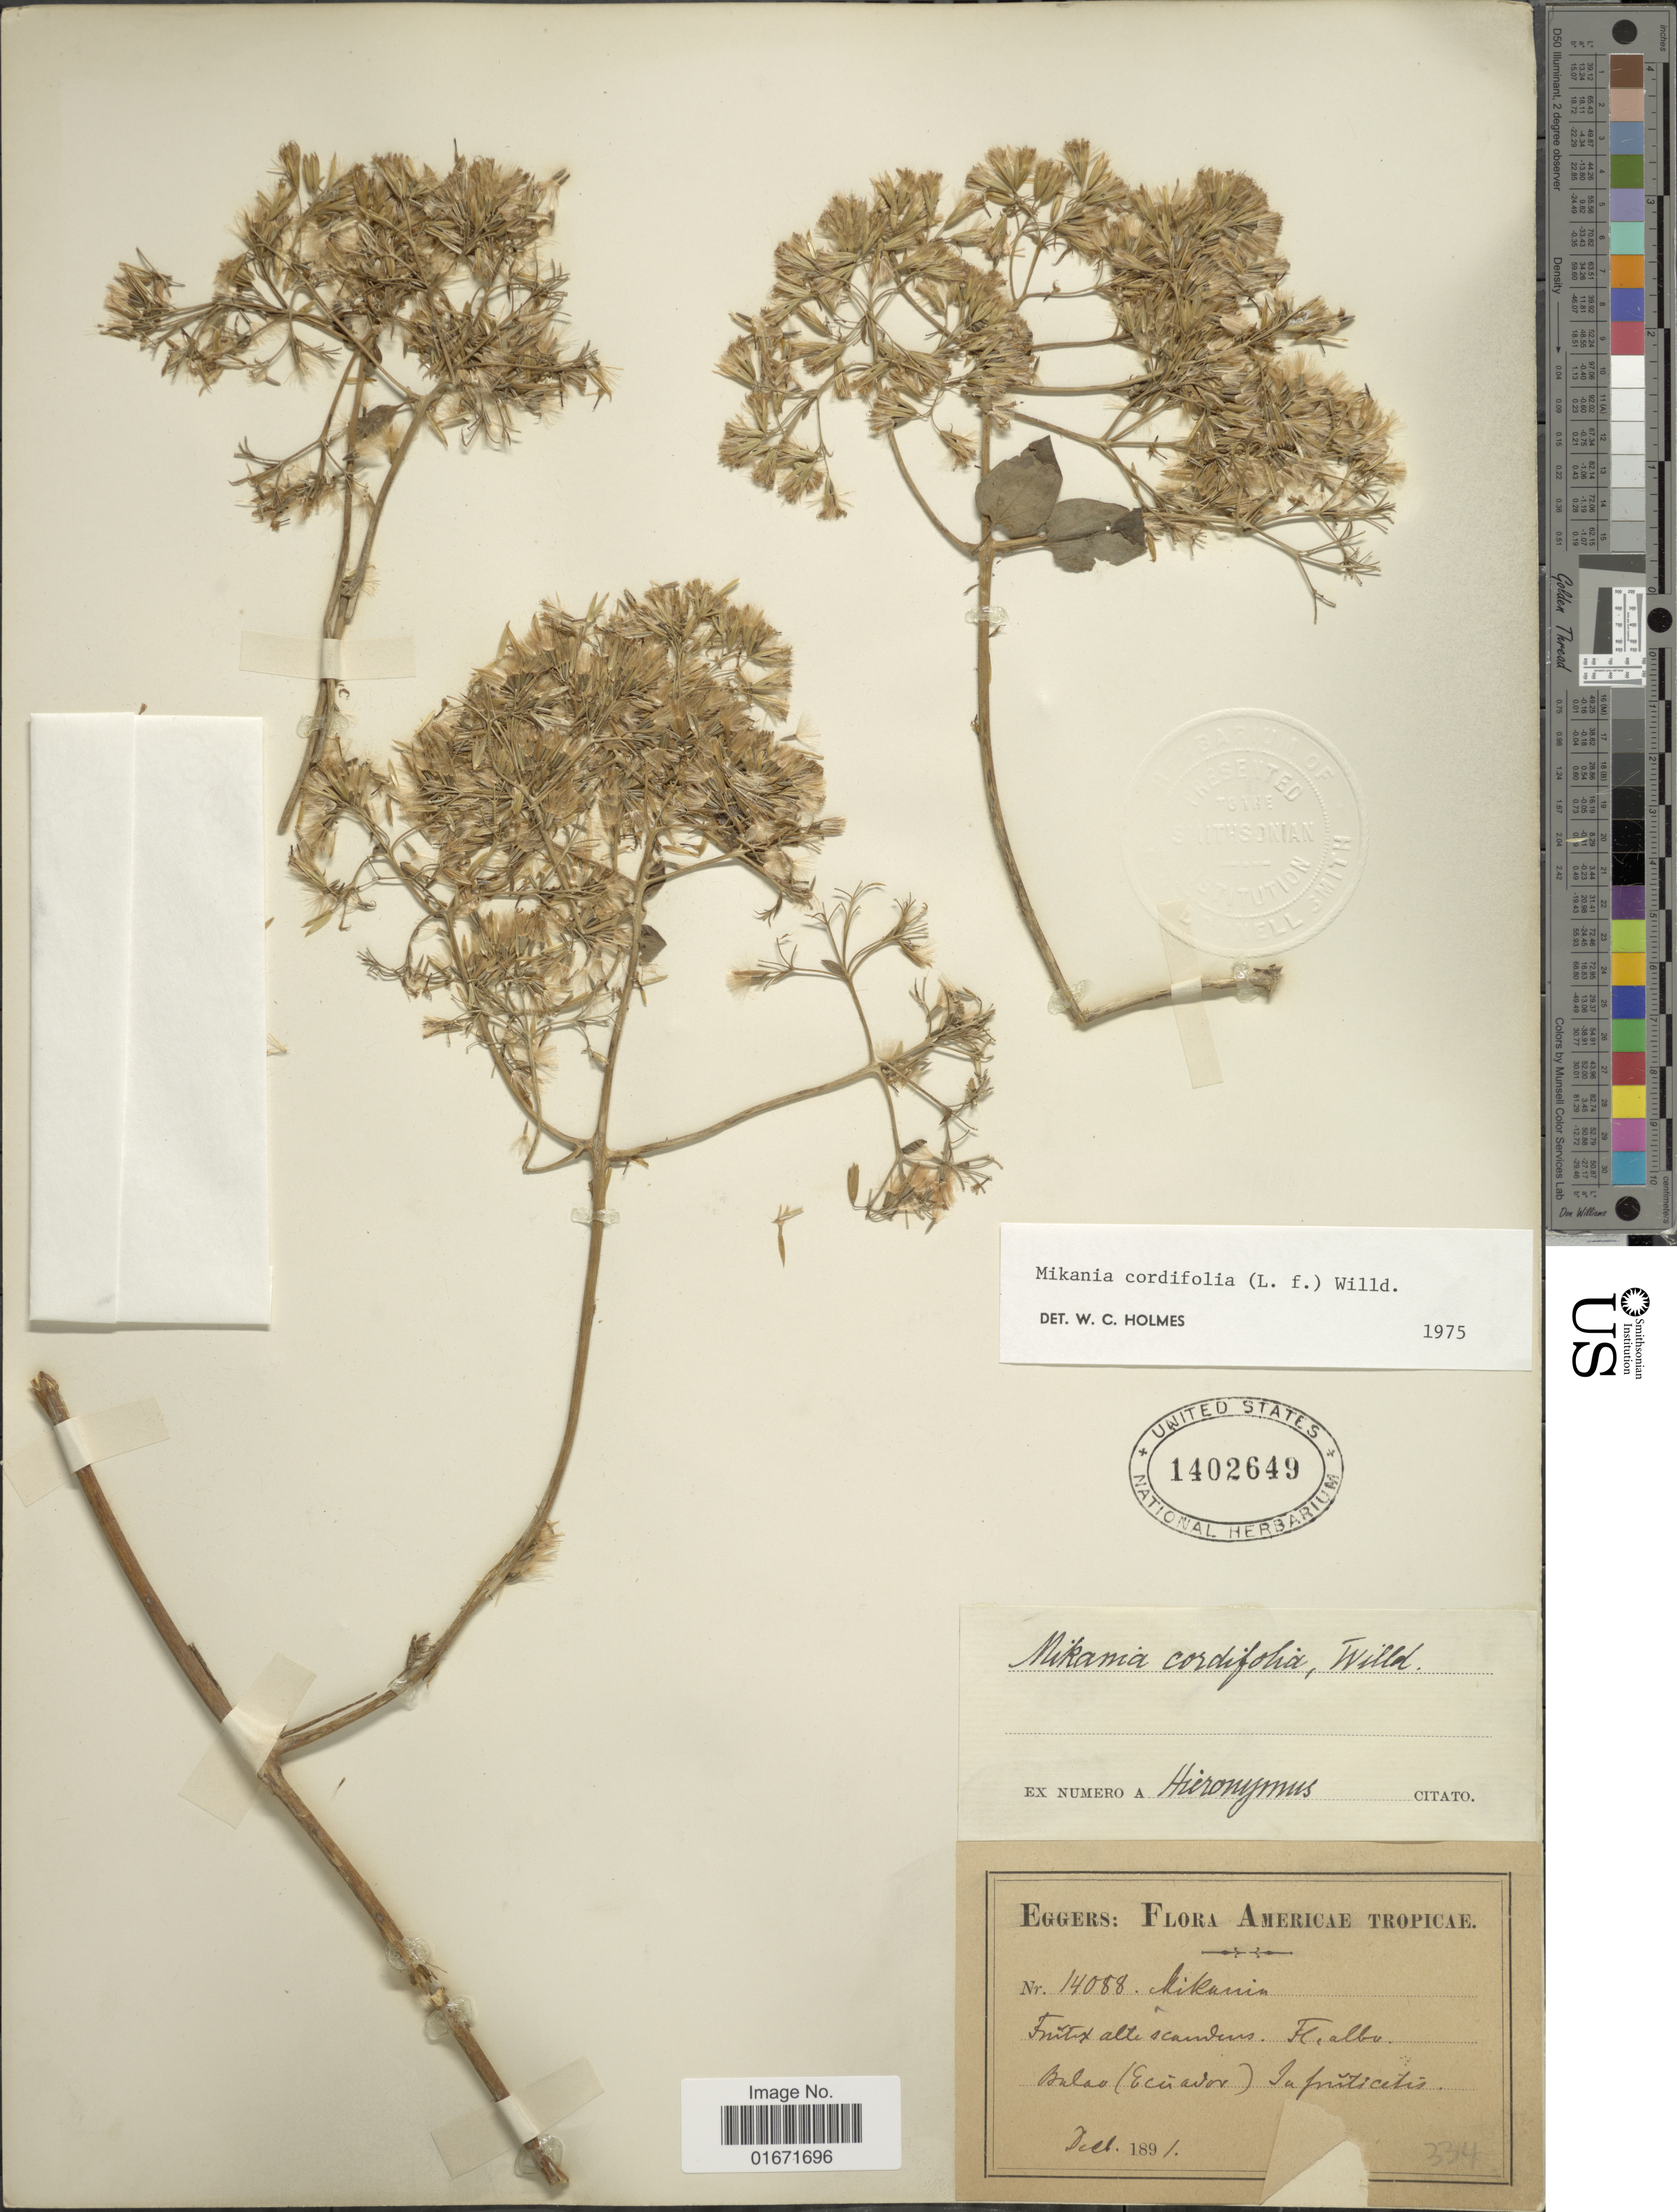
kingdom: Plantae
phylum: Tracheophyta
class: Magnoliopsida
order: Asterales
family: Asteraceae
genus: Mikania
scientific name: Mikania cordifolia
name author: Kunth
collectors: -. Eggers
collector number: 14088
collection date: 1891-12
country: Ecuador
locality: Balao (Ecuador). In fruticetis.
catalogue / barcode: US 1402649